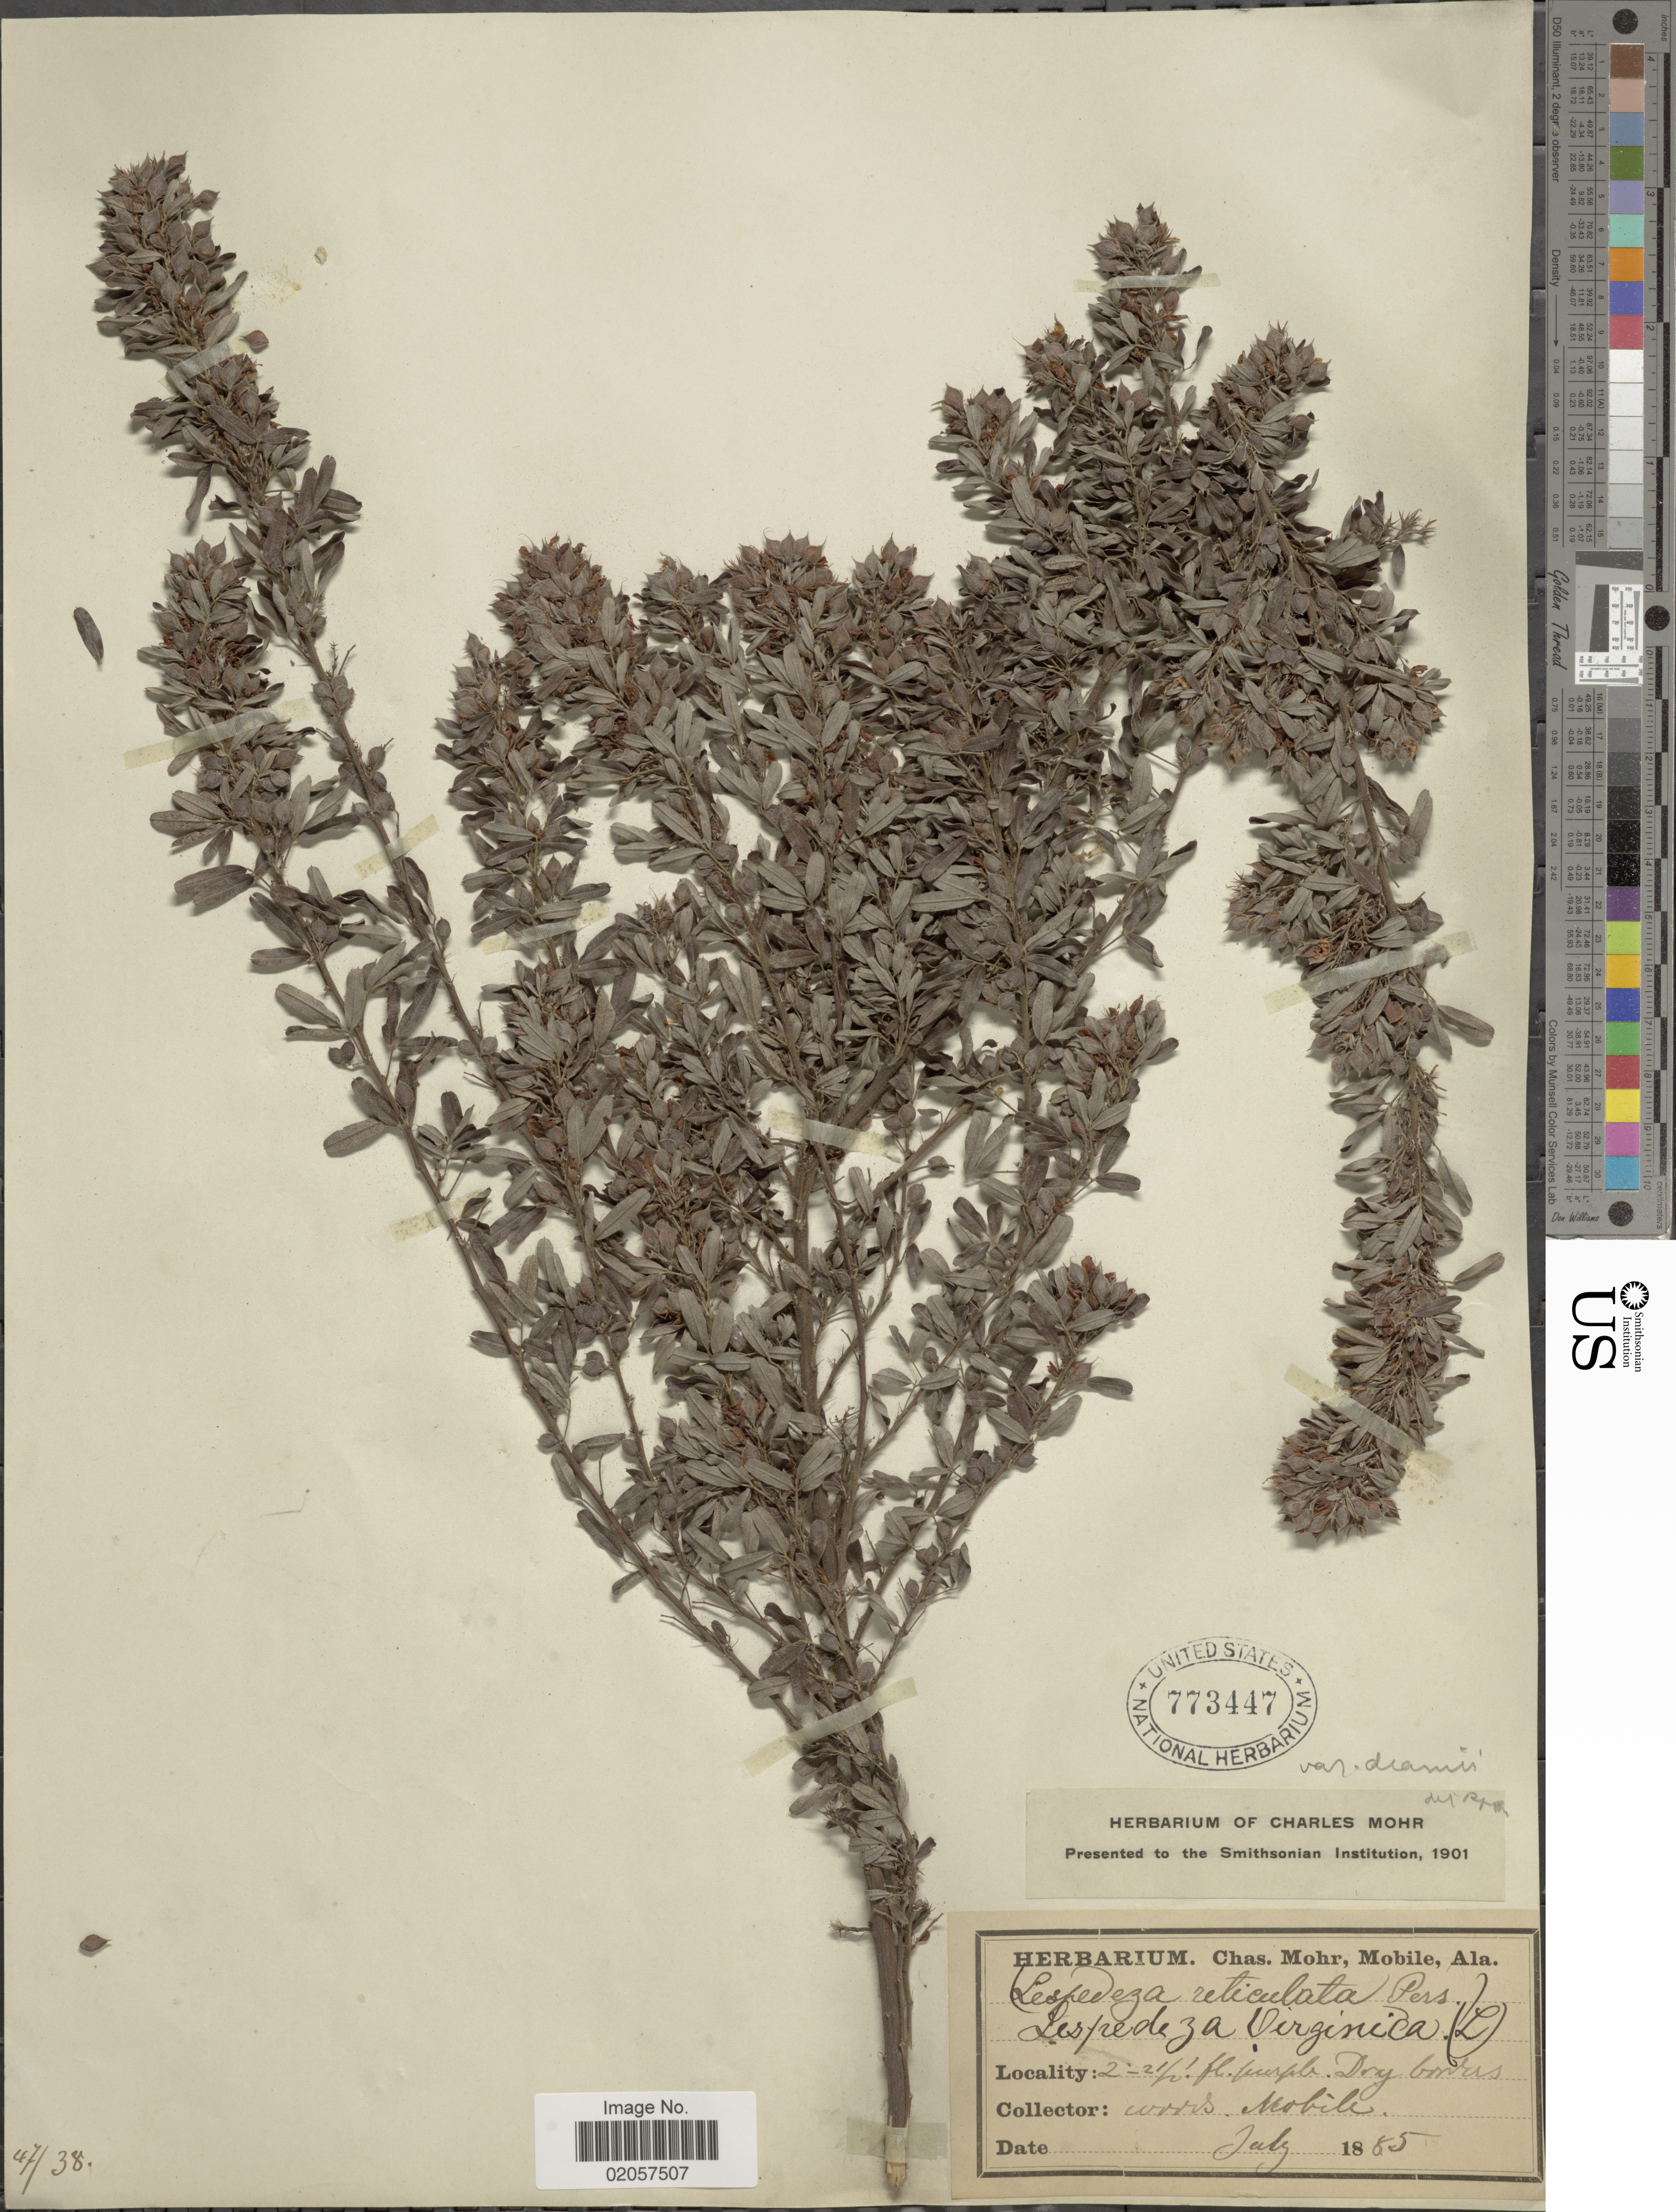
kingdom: Plantae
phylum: Tracheophyta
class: Magnoliopsida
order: Fabales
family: Fabaceae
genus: Lespedeza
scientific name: Lespedeza virginica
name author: (L.) Britton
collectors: ex herb. Charles Mohr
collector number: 3a?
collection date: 1885-07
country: United States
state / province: Alabama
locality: Woods, Mobile.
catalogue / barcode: US 773447